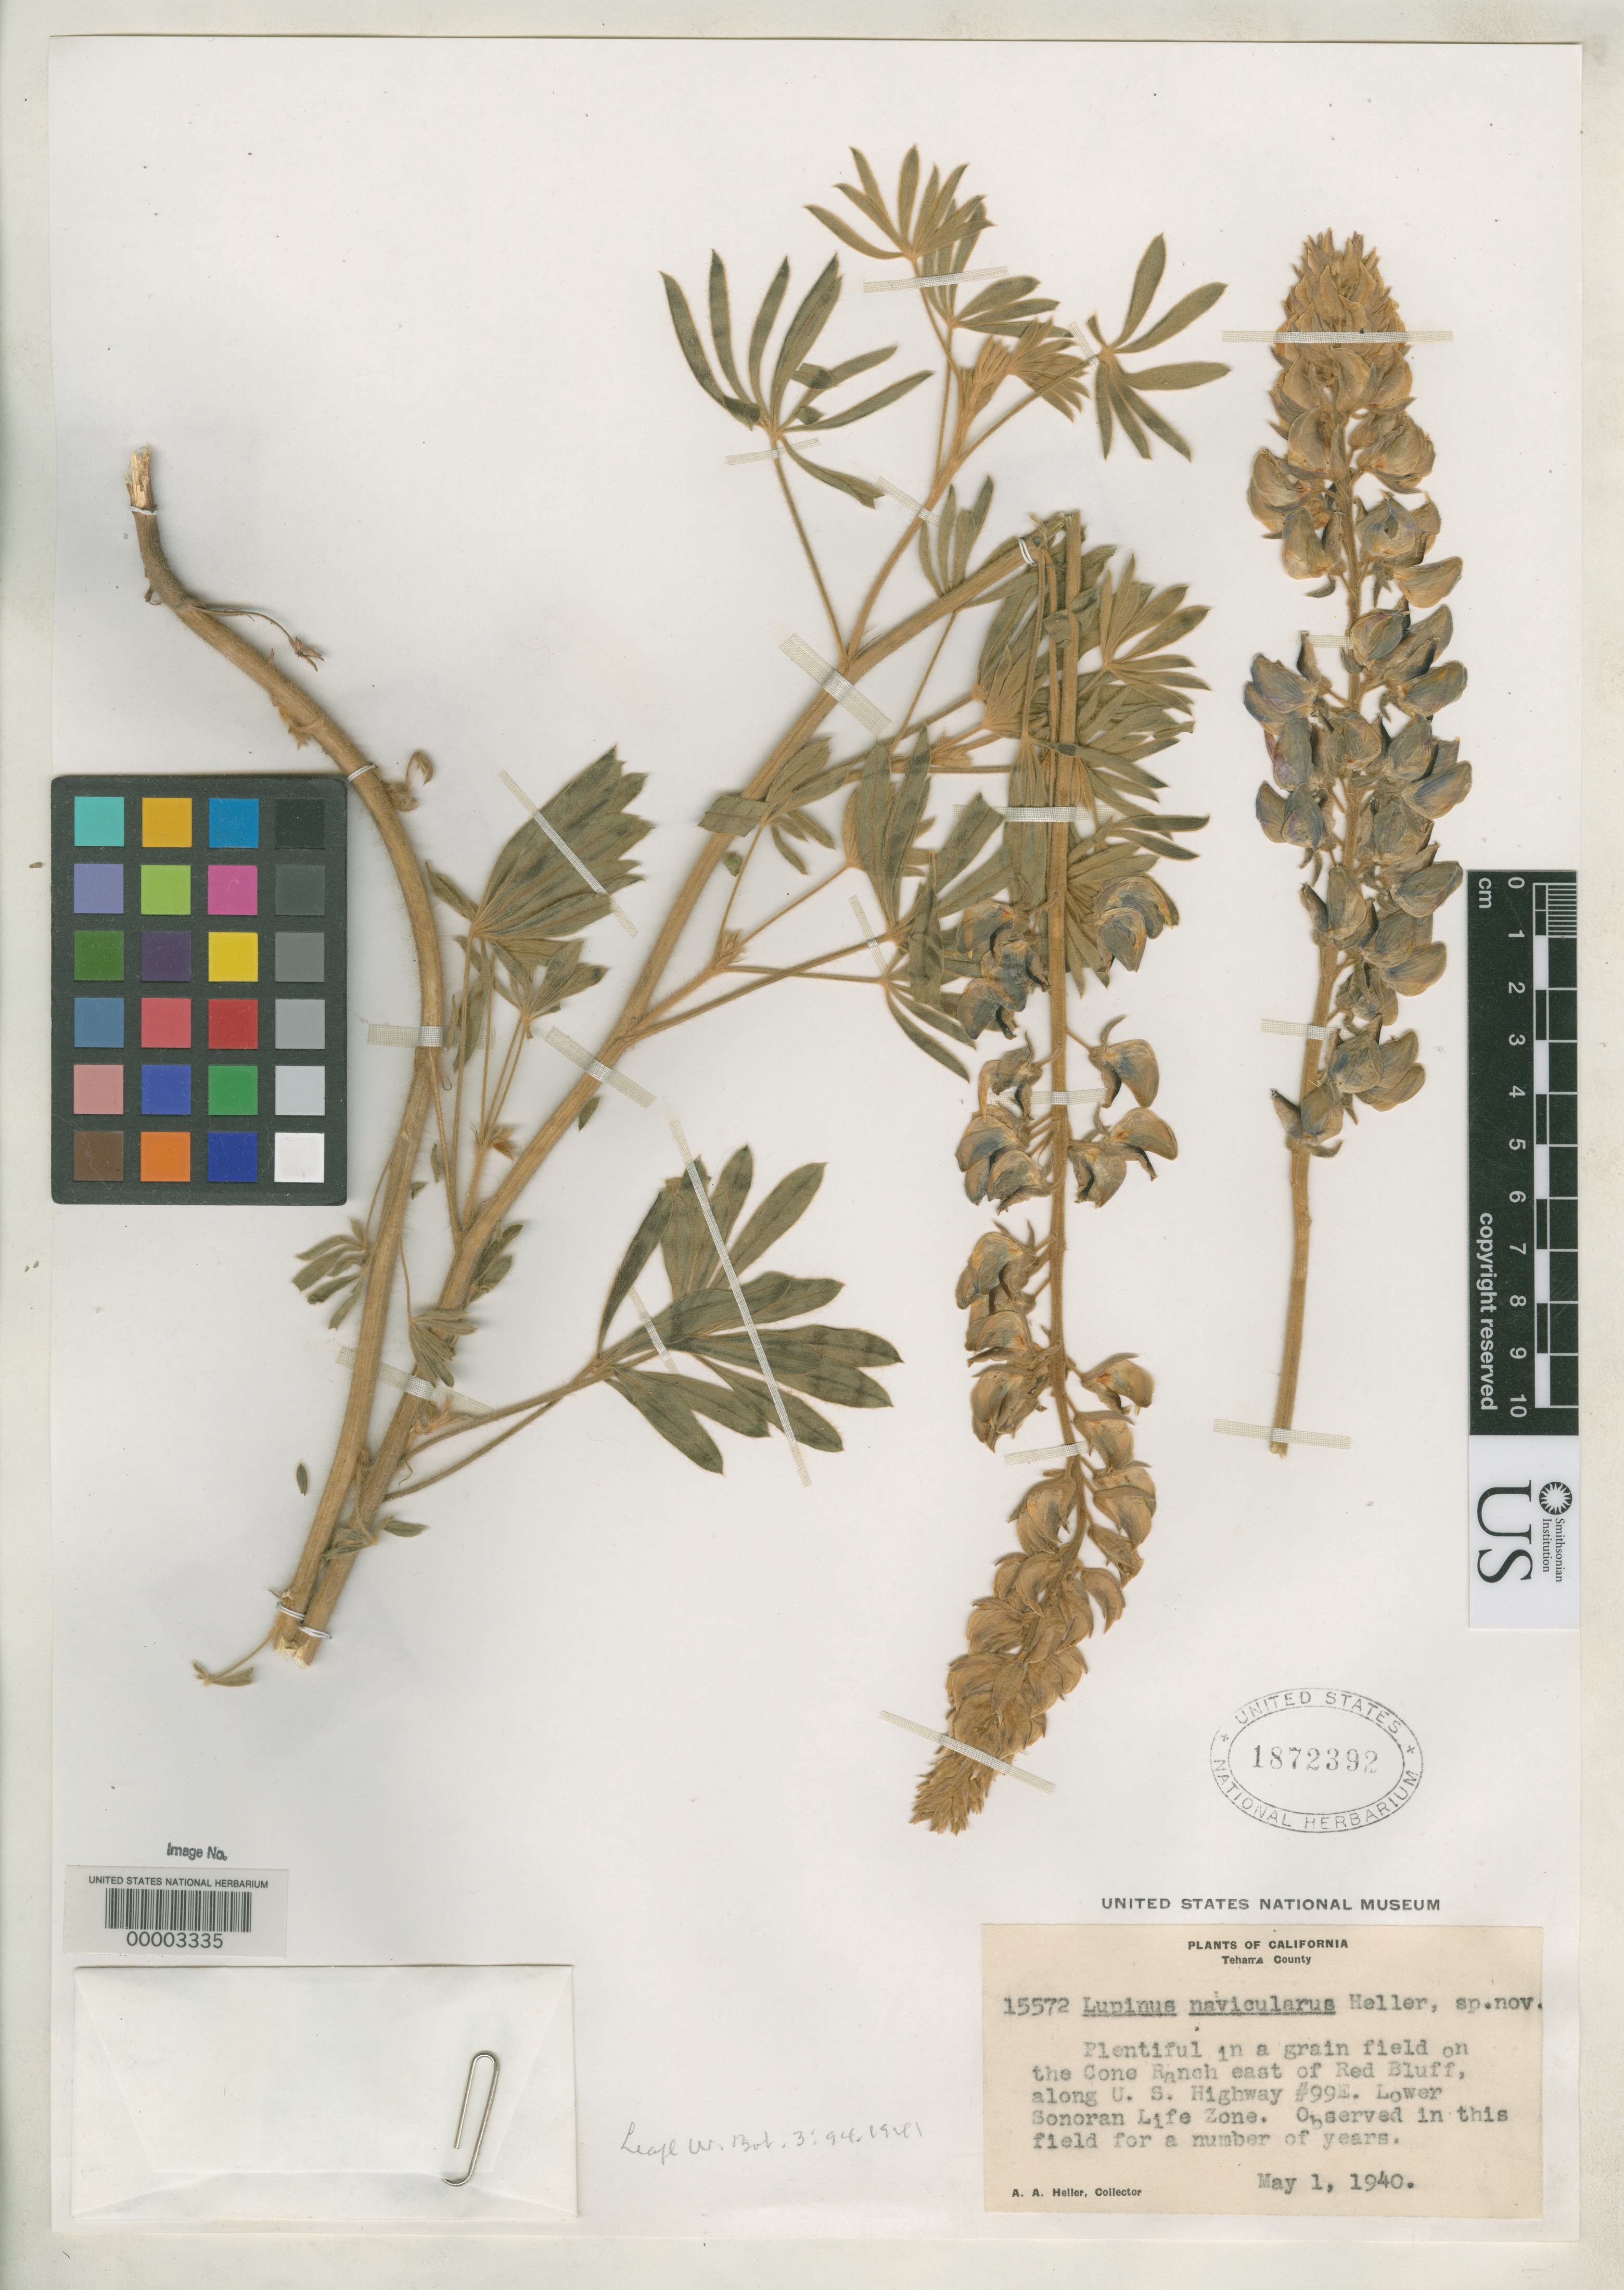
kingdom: Plantae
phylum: Tracheophyta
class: Magnoliopsida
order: Fabales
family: Fabaceae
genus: Lupinus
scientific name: Lupinus navicularis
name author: A. Heller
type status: Type Collection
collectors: A. A. Heller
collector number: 15572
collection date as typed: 01 May 1940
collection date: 1940-05-01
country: United States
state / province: California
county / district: Tehama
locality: Cone Ranch E of Red Bluff, U.S. highway 99e.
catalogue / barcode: US 1872392